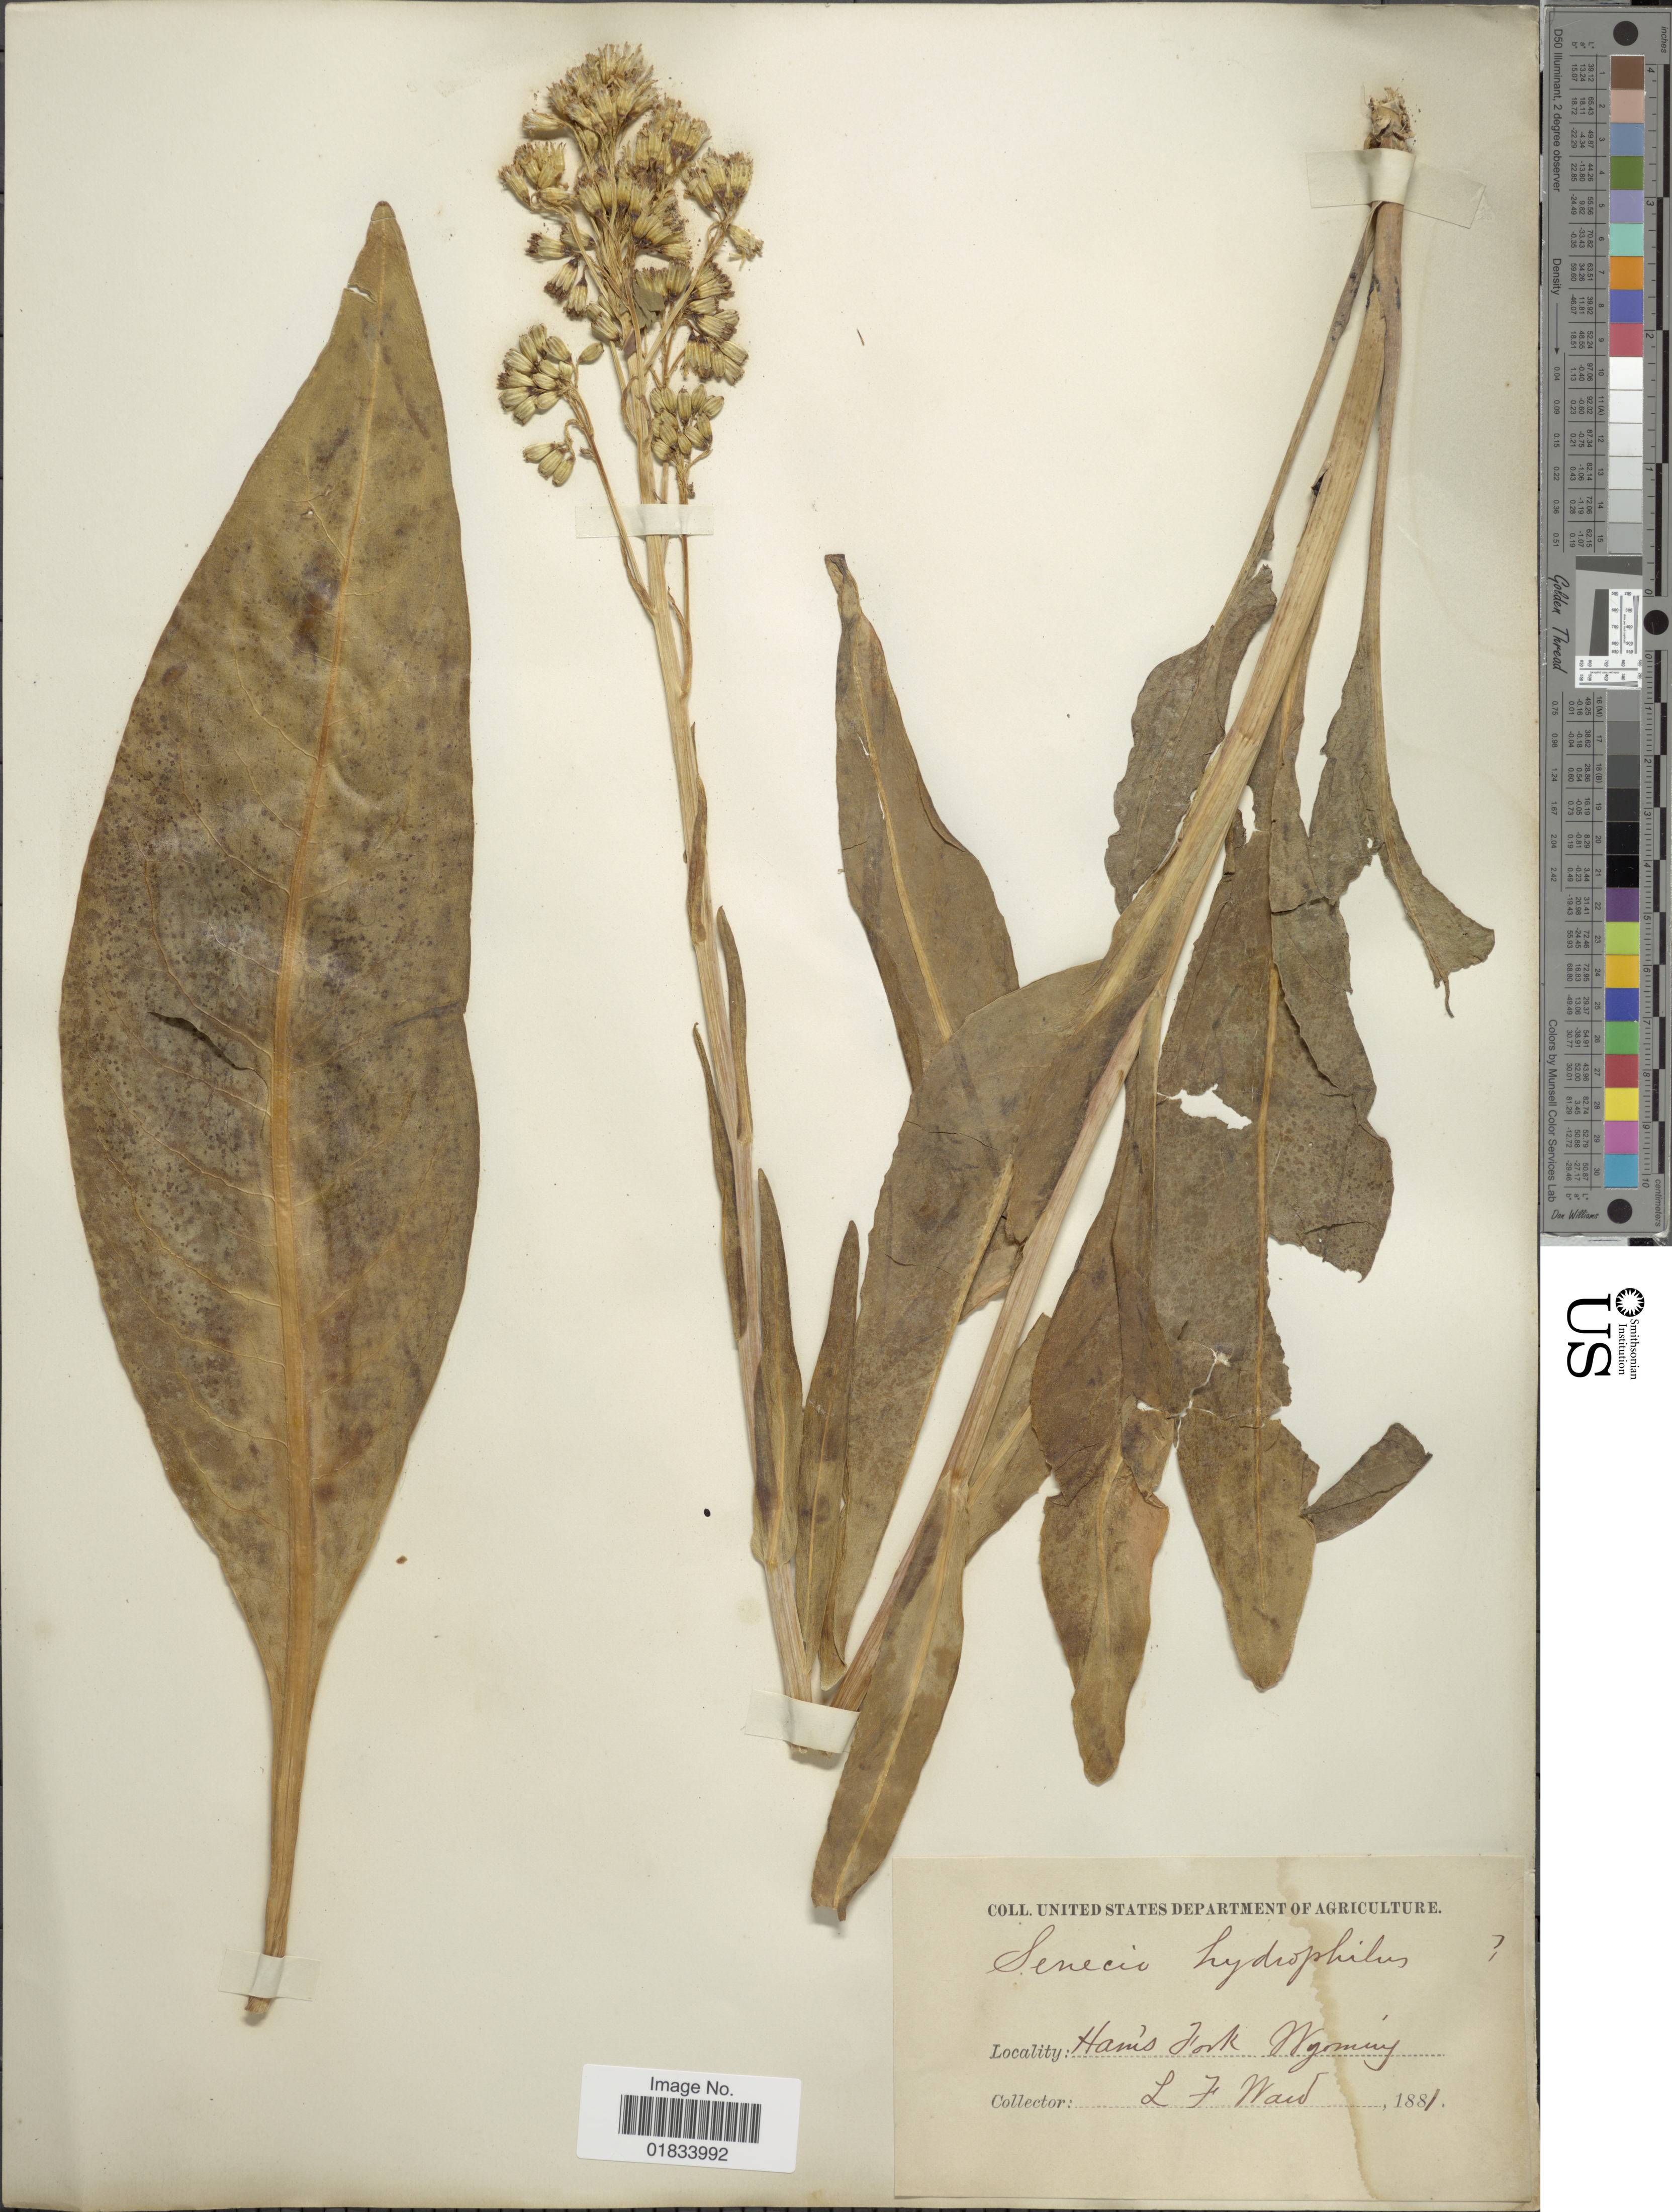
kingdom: Plantae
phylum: Tracheophyta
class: Magnoliopsida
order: Asterales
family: Asteraceae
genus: Senecio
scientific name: Senecio hydrophilus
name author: Nutt.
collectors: L. Ward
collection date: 1881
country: United States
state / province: Wyoming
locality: Hams Fork